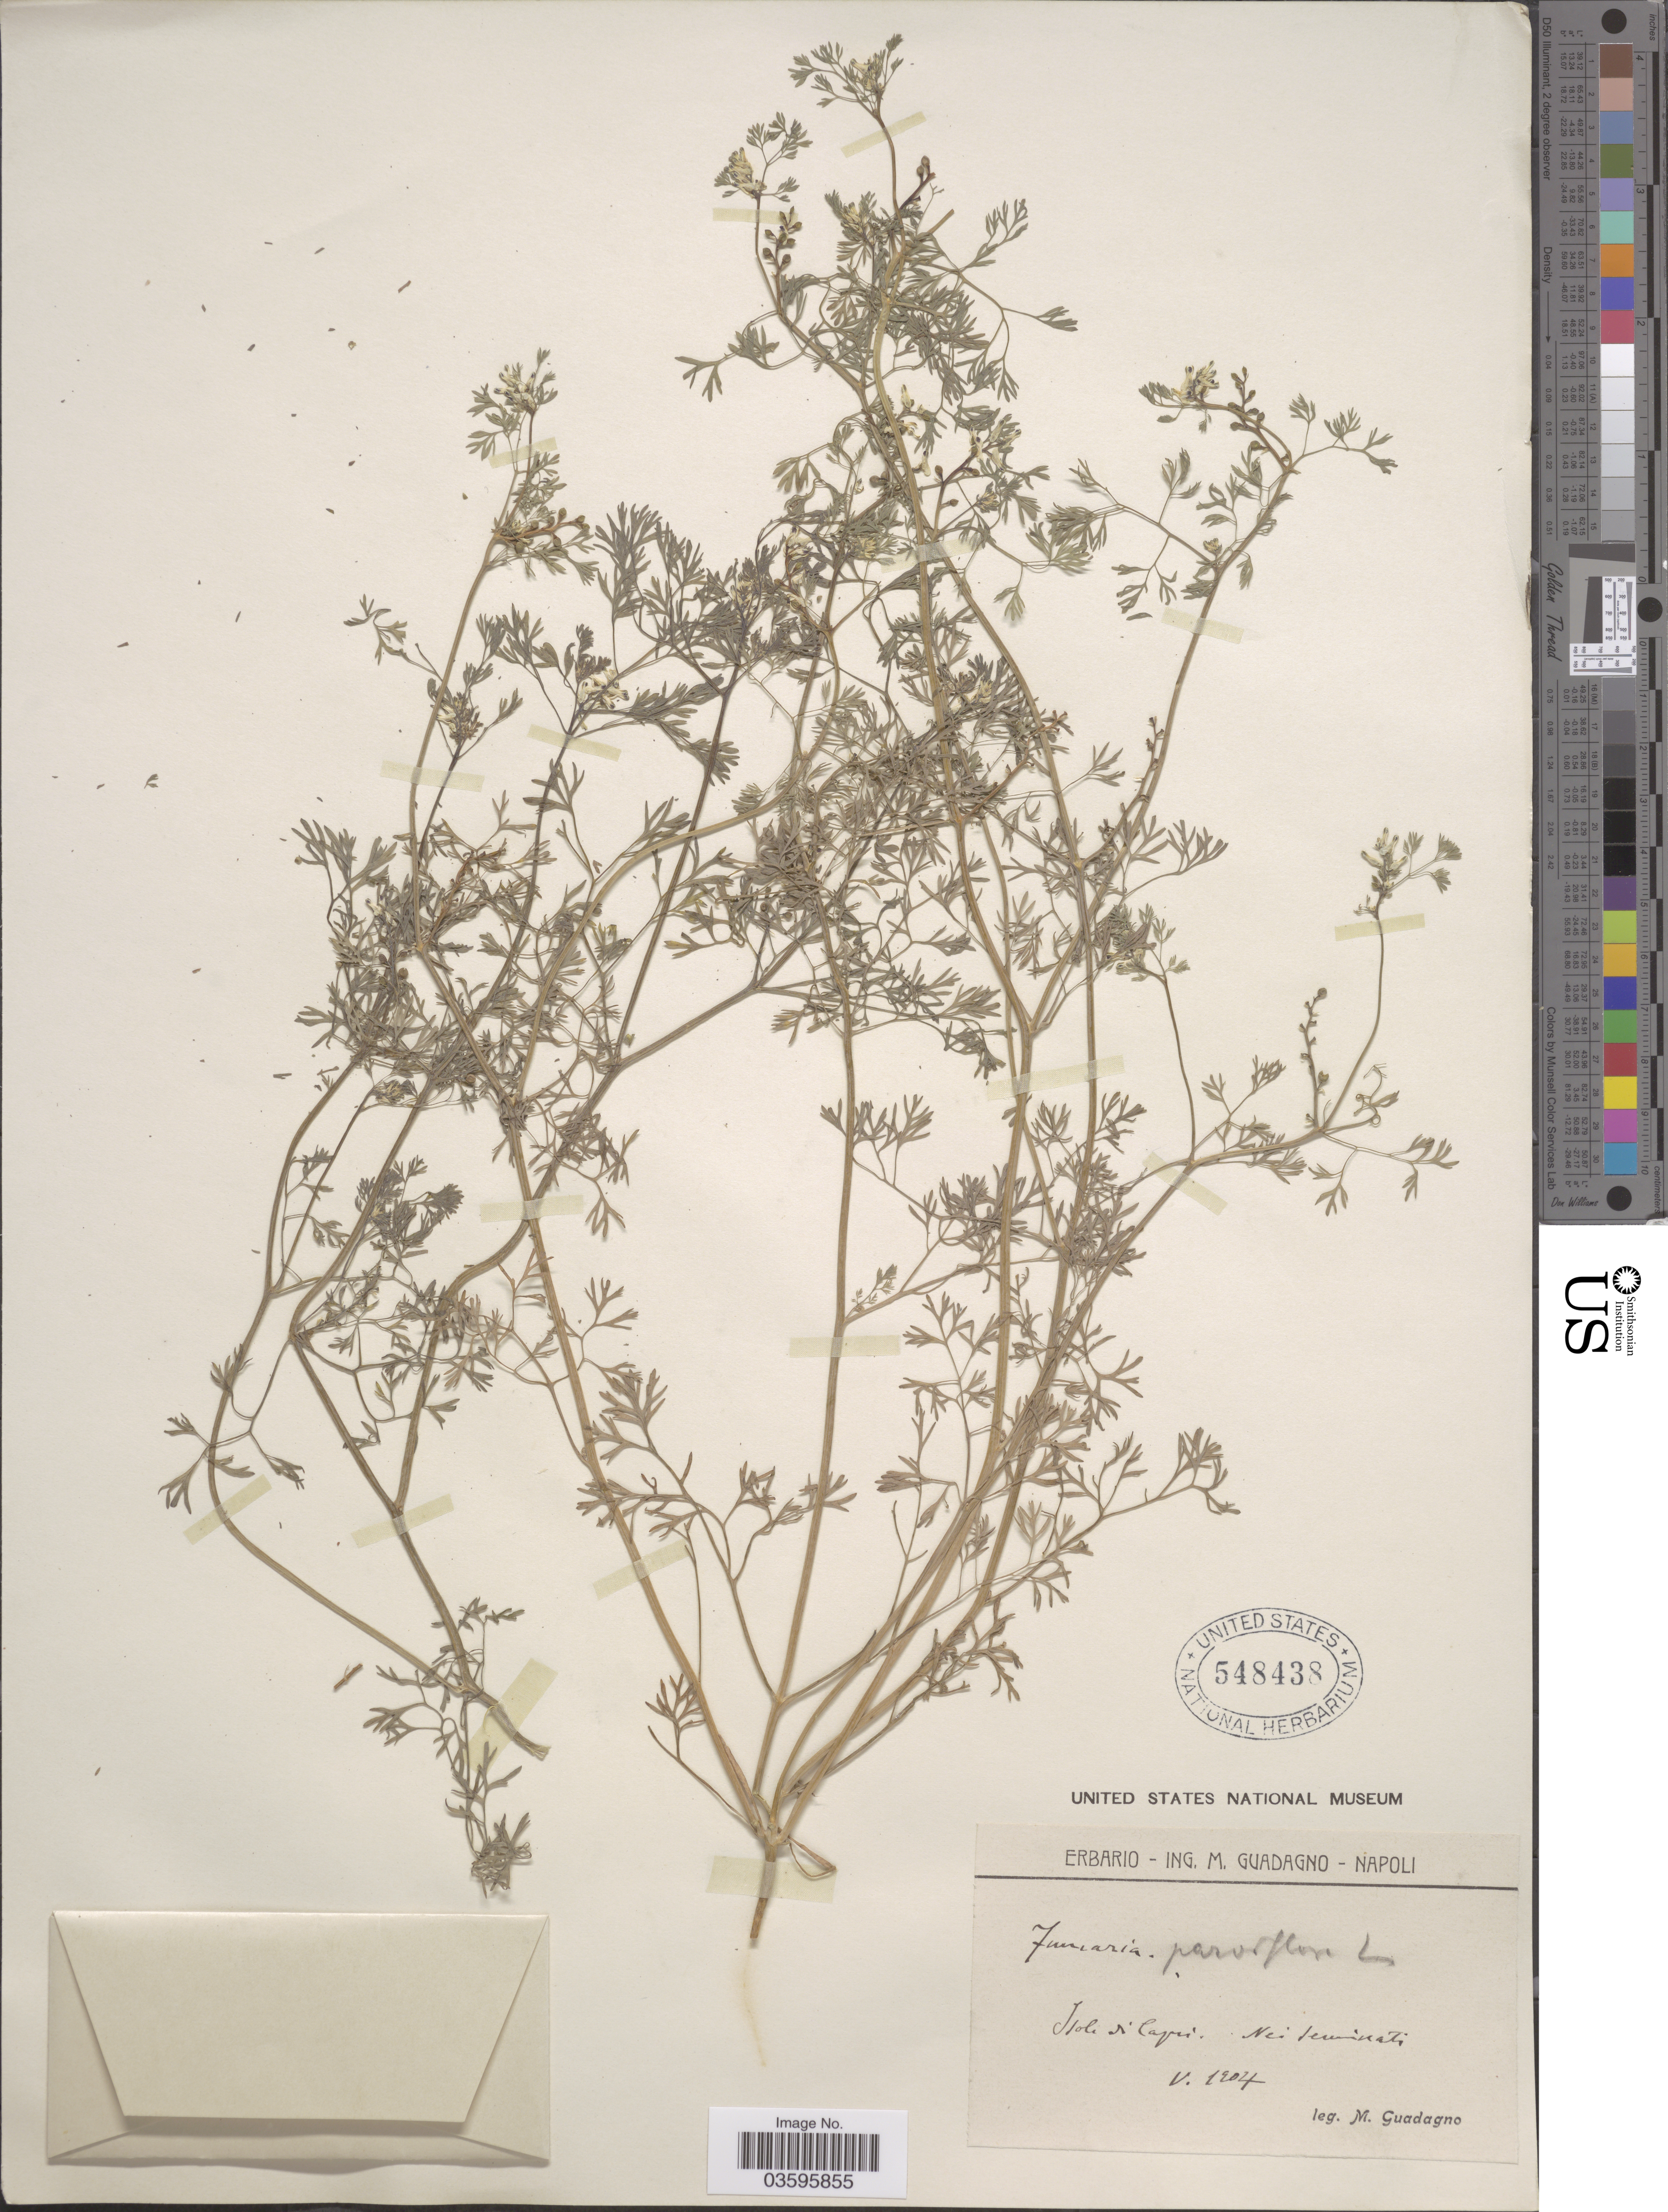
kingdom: Plantae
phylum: Tracheophyta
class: Magnoliopsida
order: Ranunculales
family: Papaveraceae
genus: Fumaria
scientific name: Fumaria parviflora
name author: Lam.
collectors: M. Guadagno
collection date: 1904-05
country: Italy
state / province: Campania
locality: Isola di Capri, nei seminati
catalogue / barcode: US 548438